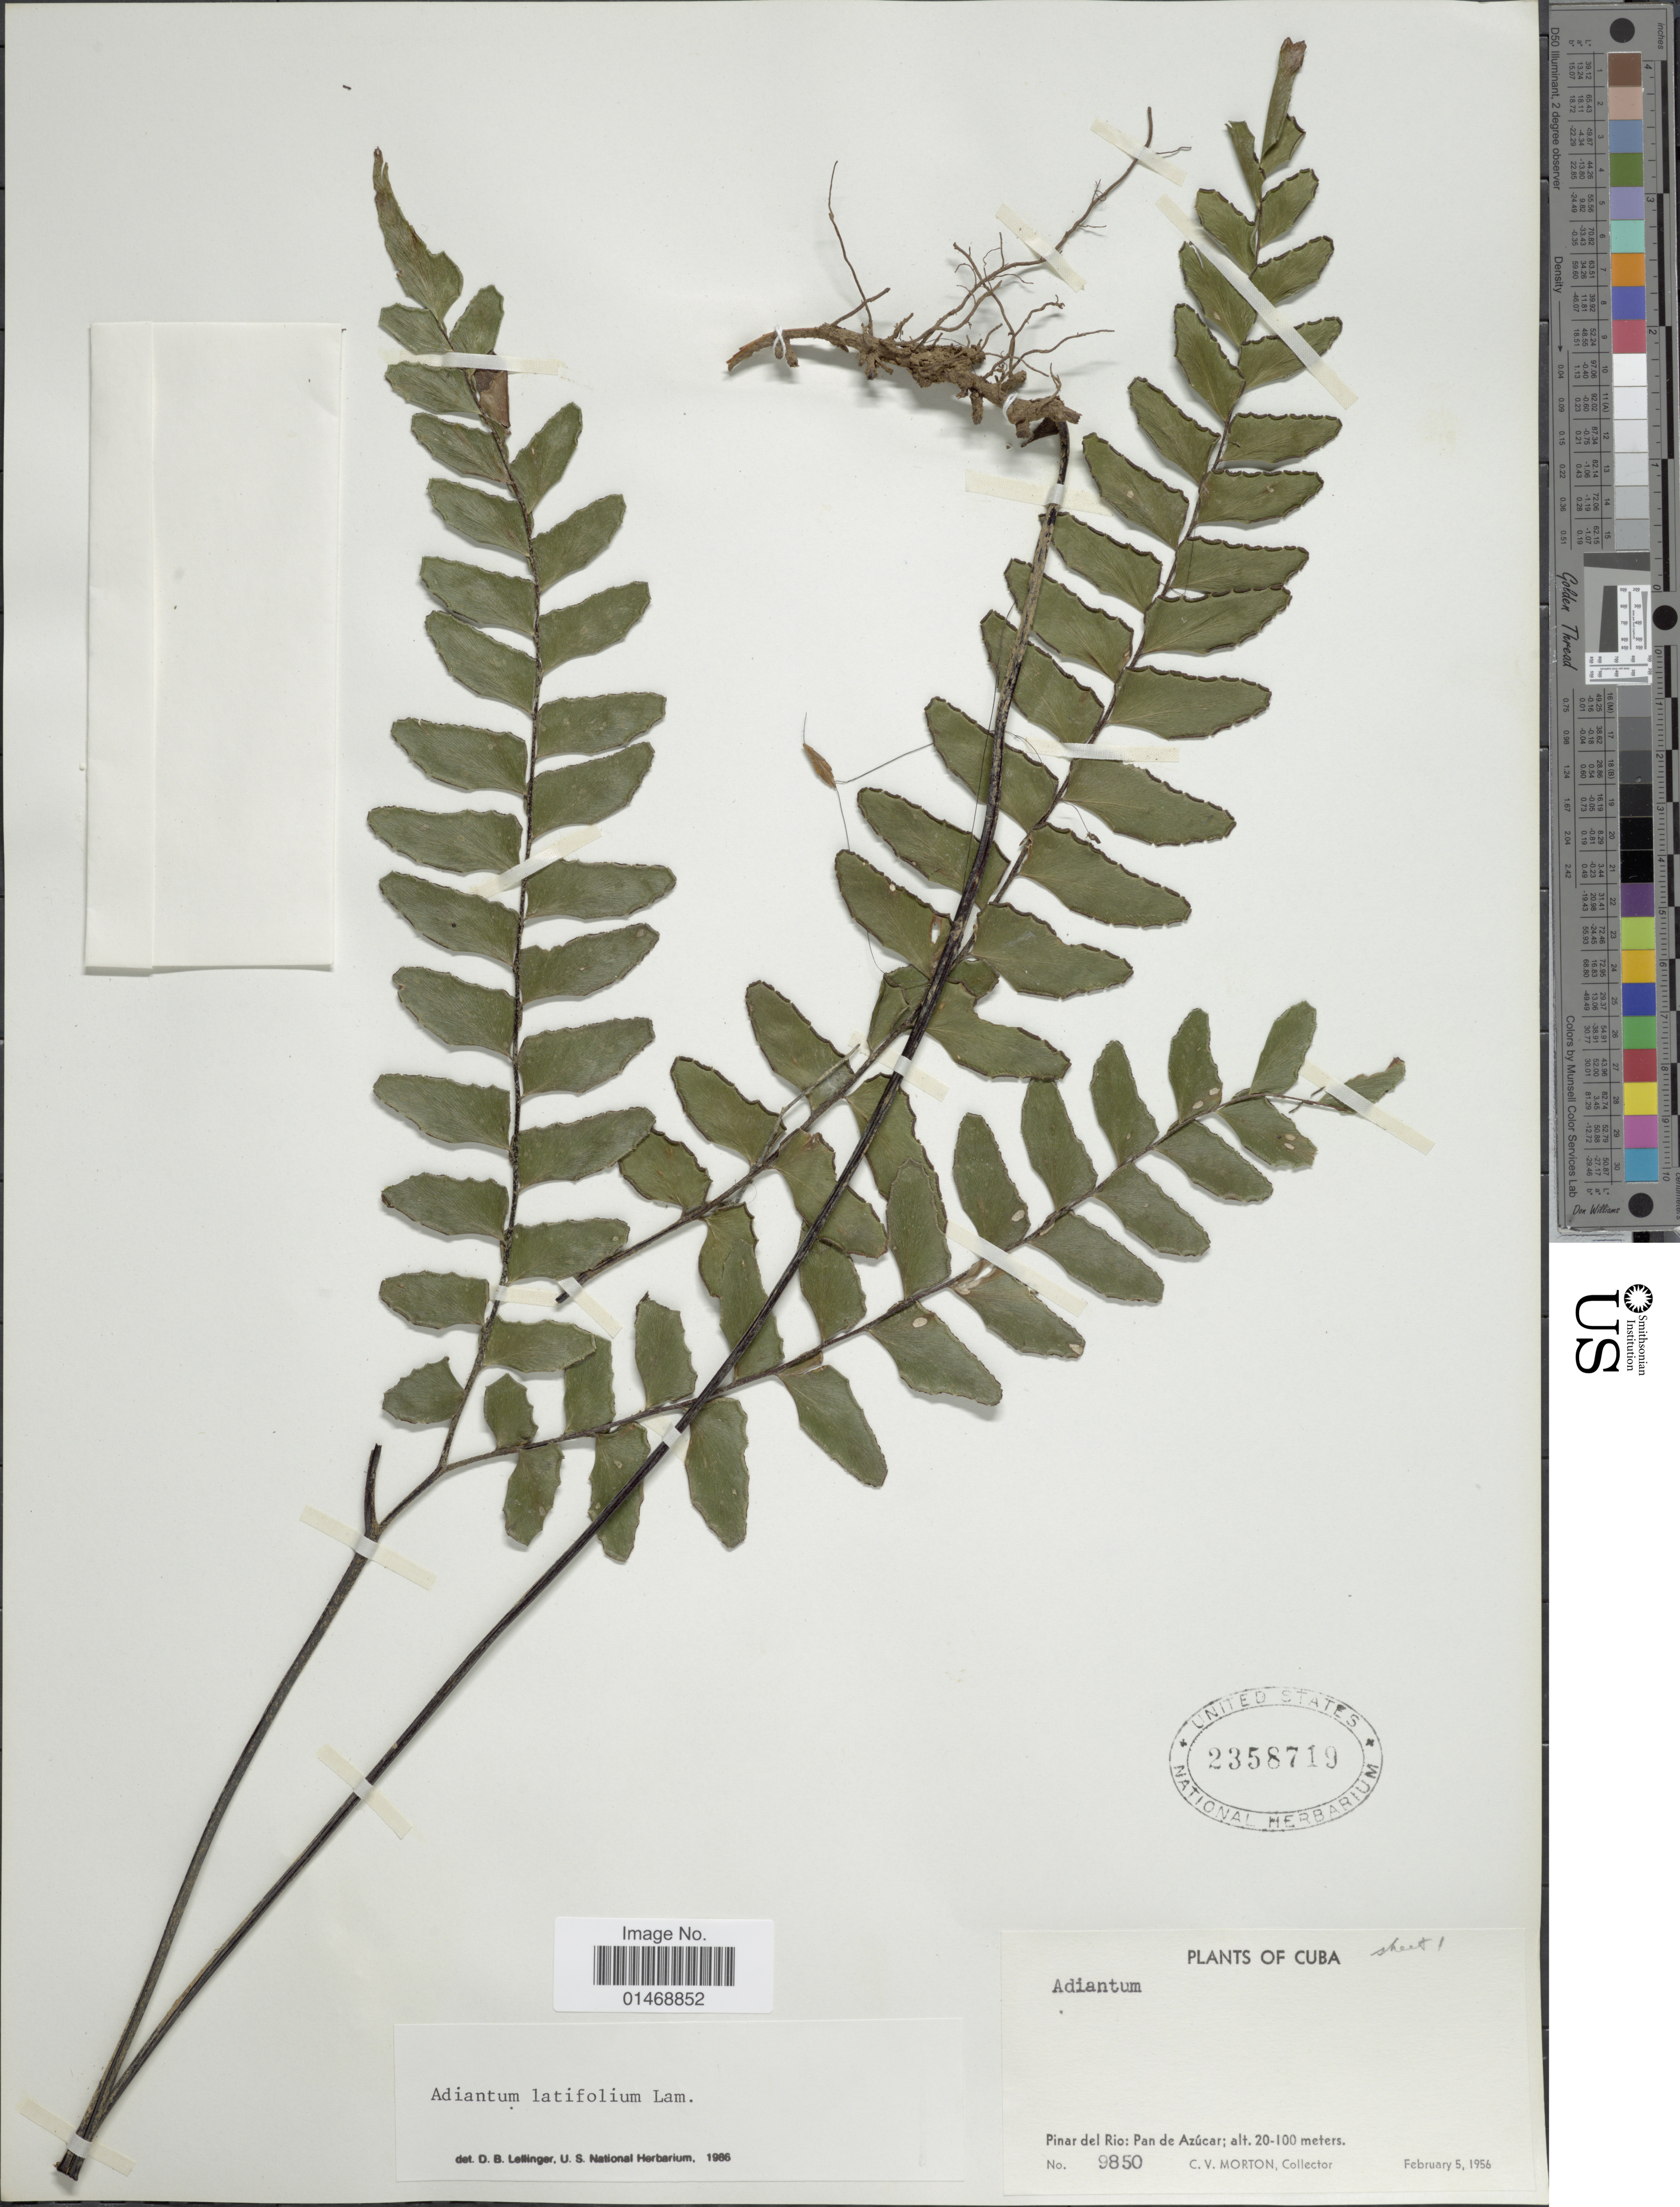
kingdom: Plantae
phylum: Tracheophyta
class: Polypodiopsida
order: Polypodiales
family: Pteridaceae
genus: Adiantum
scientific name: Adiantum latifolium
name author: Lam.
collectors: C. V. Morton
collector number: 9850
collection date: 1956-02-05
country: Cuba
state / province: Pinar del Río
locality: Pan de Azúcar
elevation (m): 20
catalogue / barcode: US 2358719